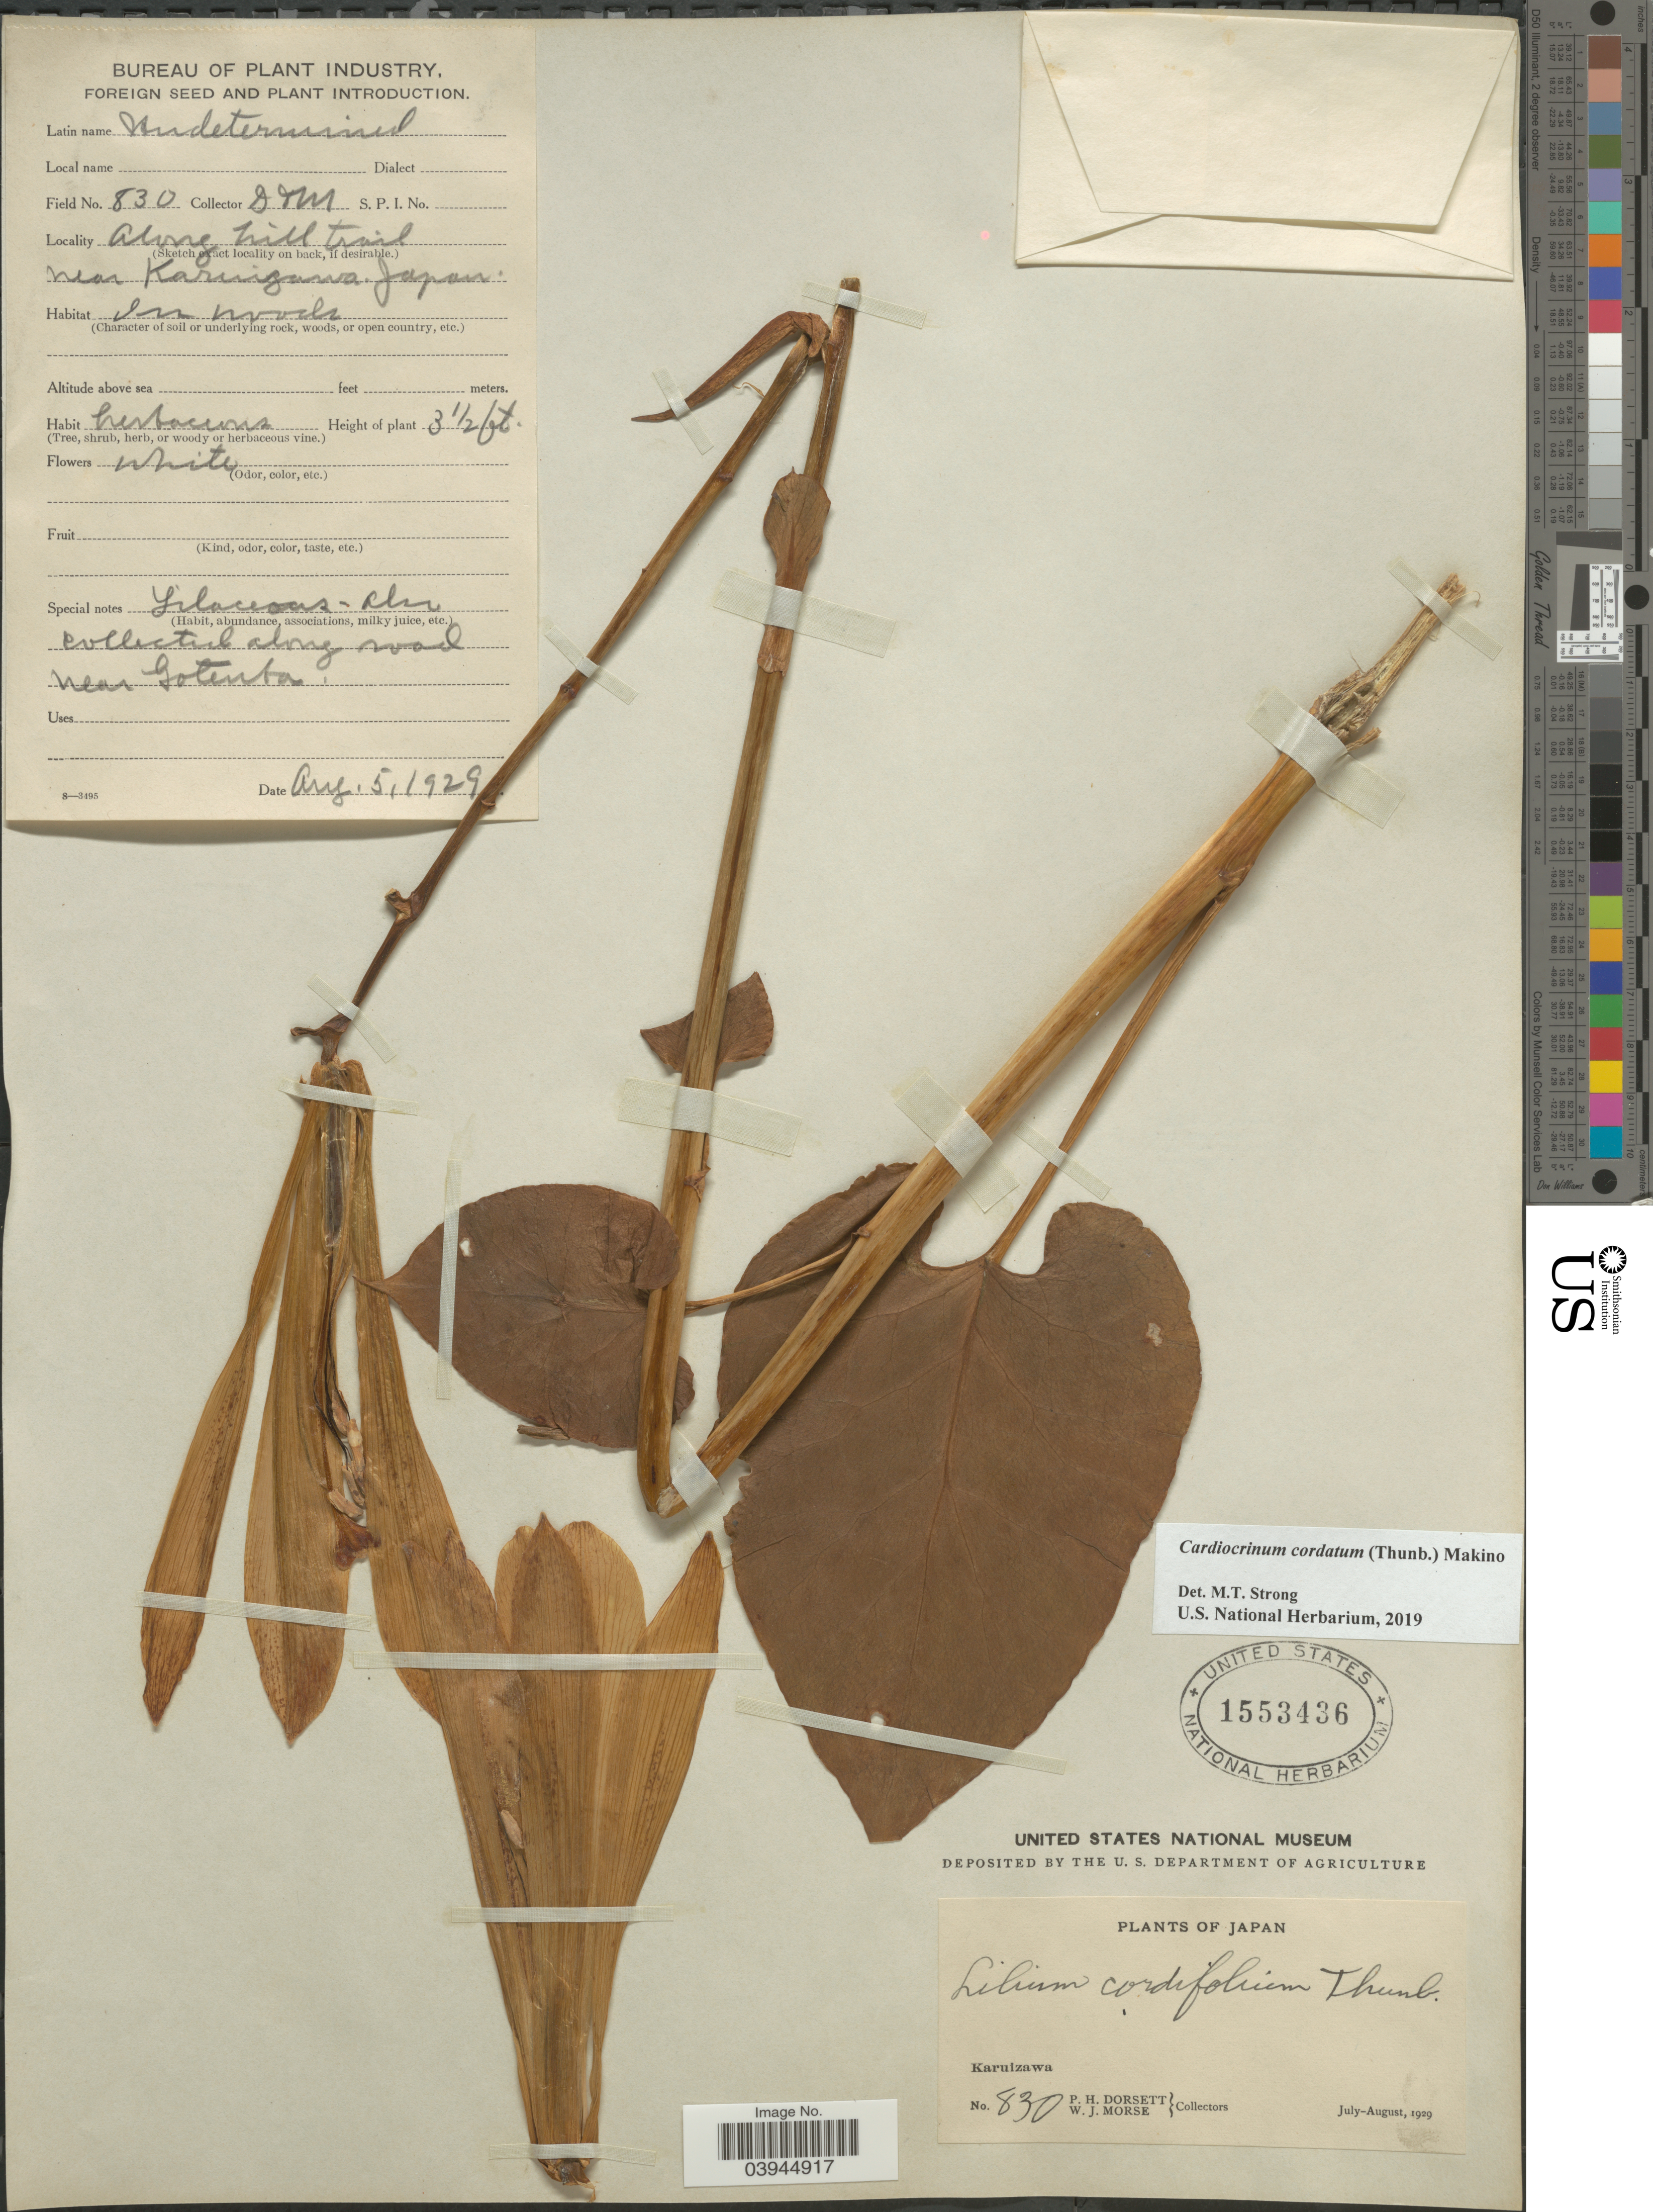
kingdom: Plantae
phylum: Tracheophyta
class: Liliopsida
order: Liliales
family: Liliaceae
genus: Cardiocrinum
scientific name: Cardiocrinum cordatum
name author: (Thunb.) Makino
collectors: P. H. Dorsett & W. J. Morse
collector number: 830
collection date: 1929-08-05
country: Japan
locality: Along hill trail near Karuizawa. Along road near Gotenba.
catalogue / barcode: US 1553436